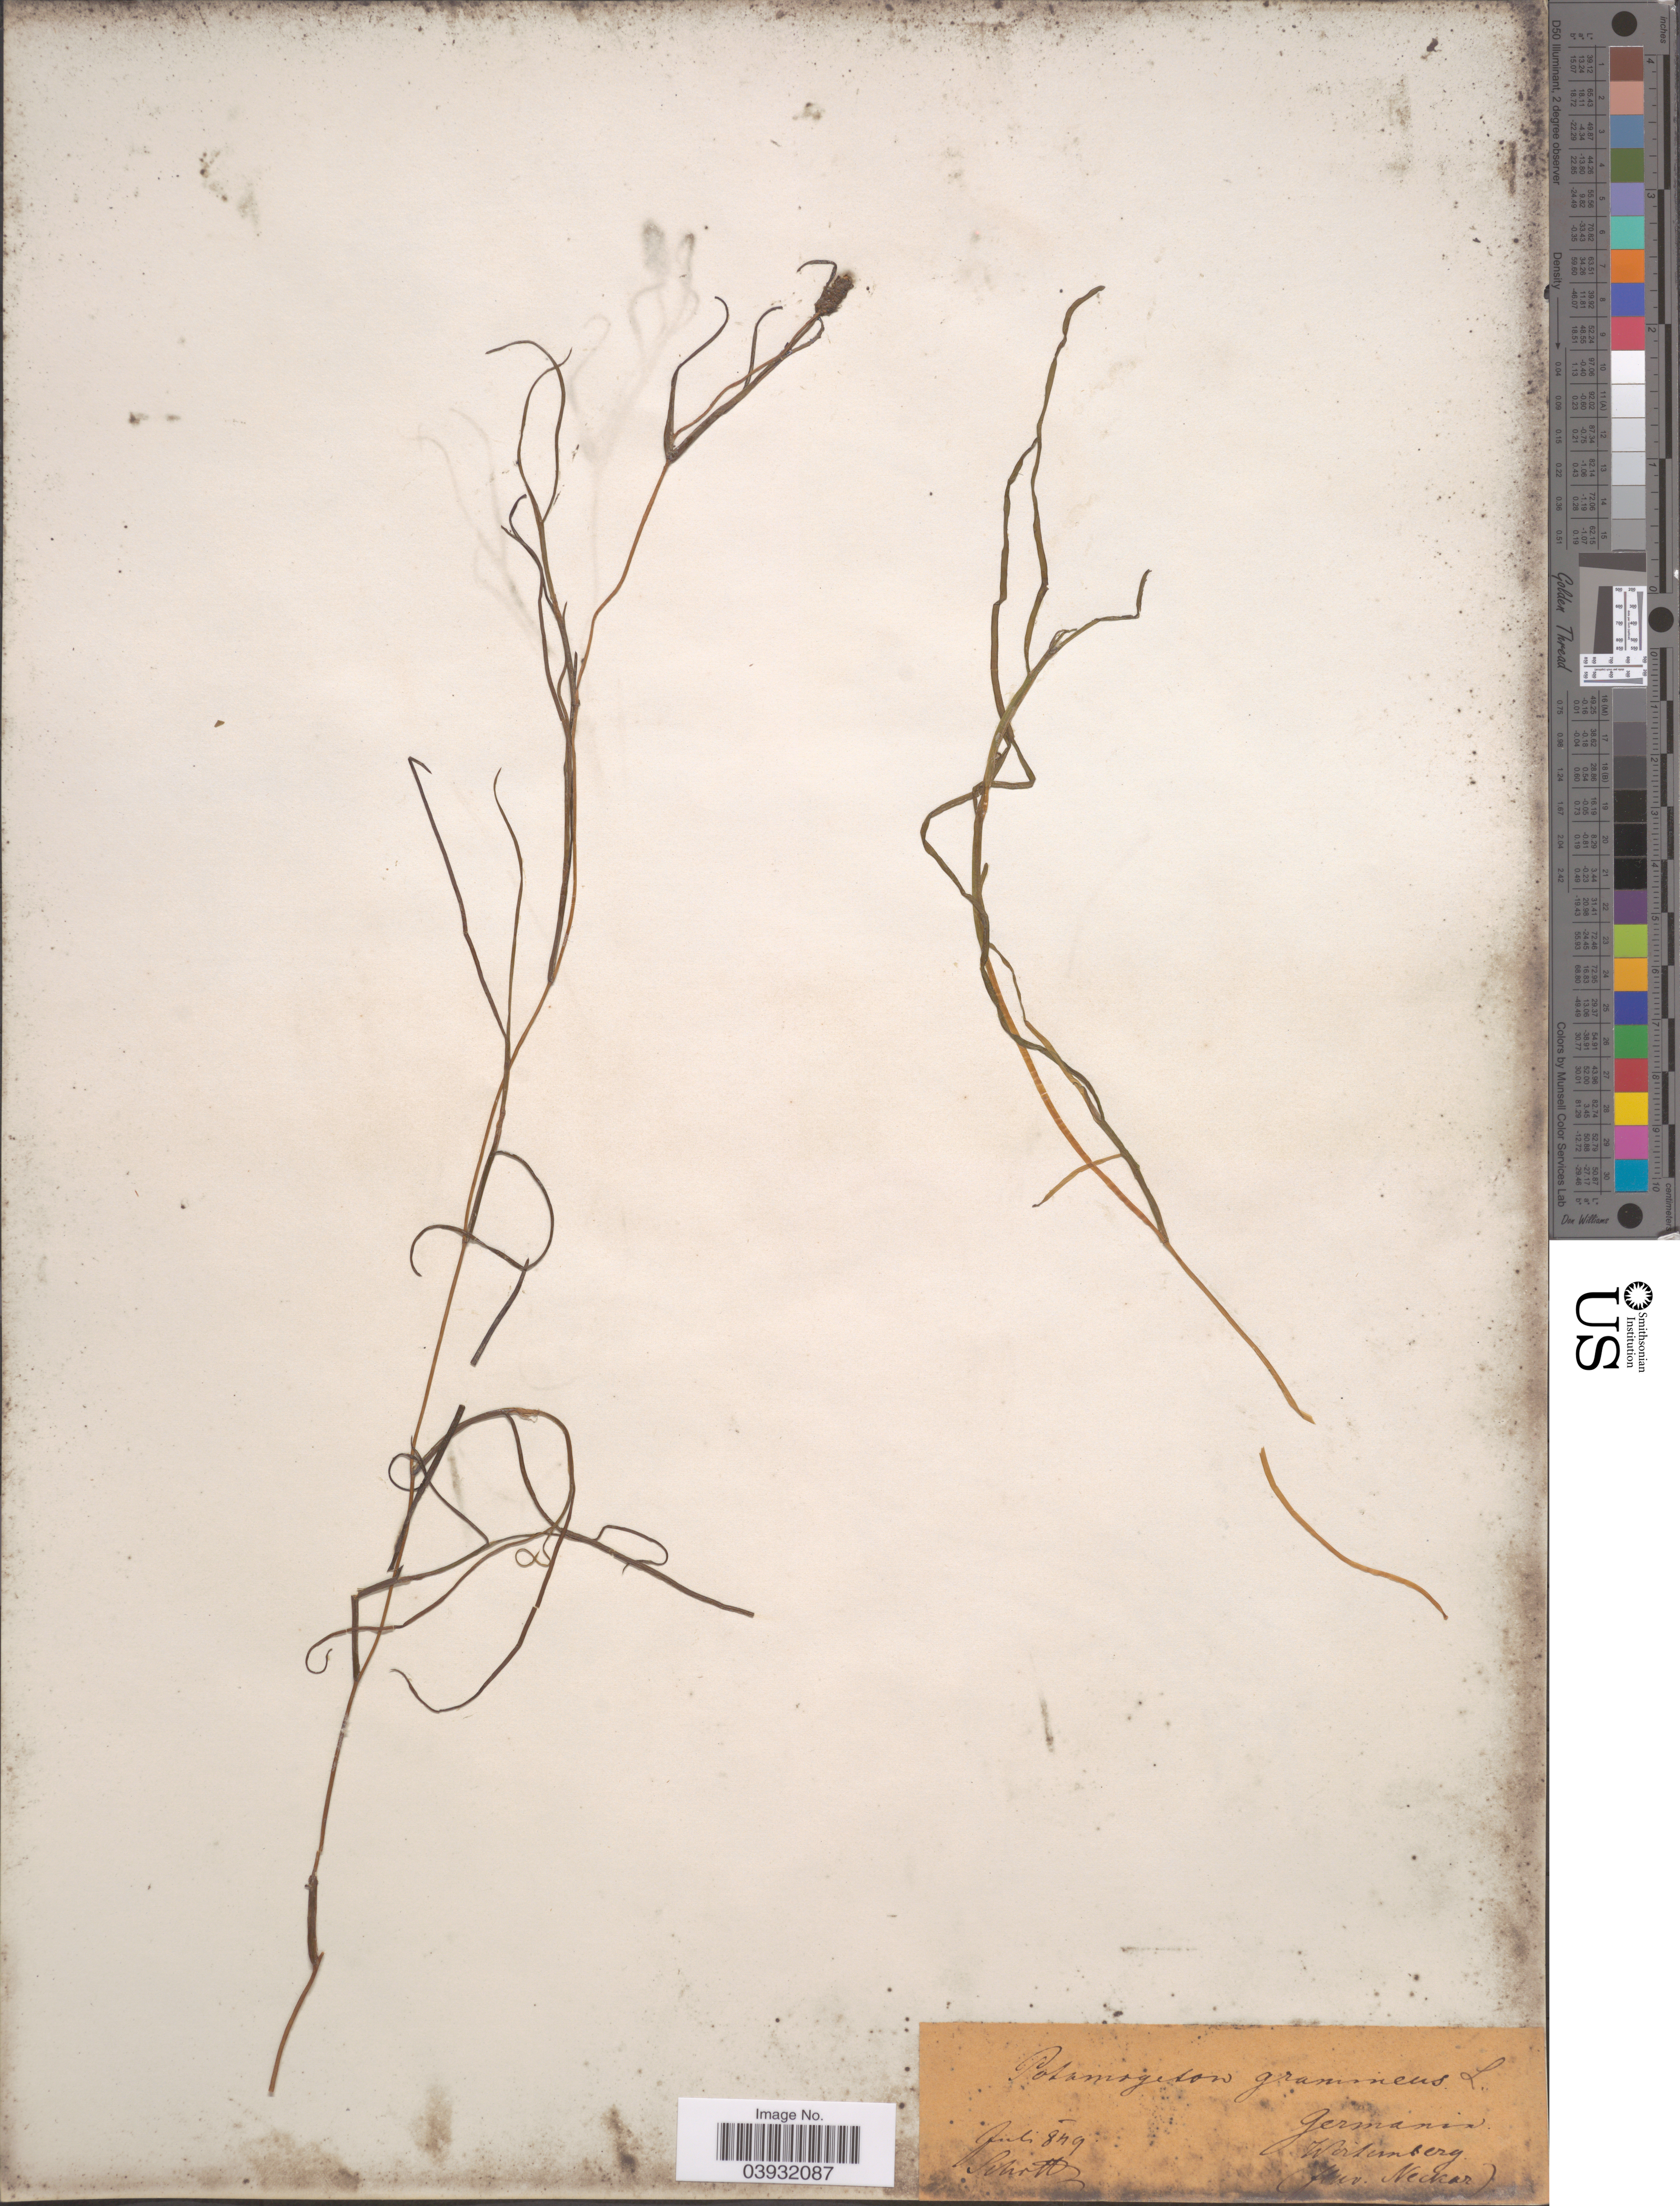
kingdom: Plantae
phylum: Tracheophyta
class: Liliopsida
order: Alismatales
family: Potamogetonaceae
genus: Potamogeton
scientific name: Potamogeton gramineus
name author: L.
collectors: -. Schottz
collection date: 1849-07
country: Germany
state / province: Baden-Württemberg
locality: Germania. Würtemberg.